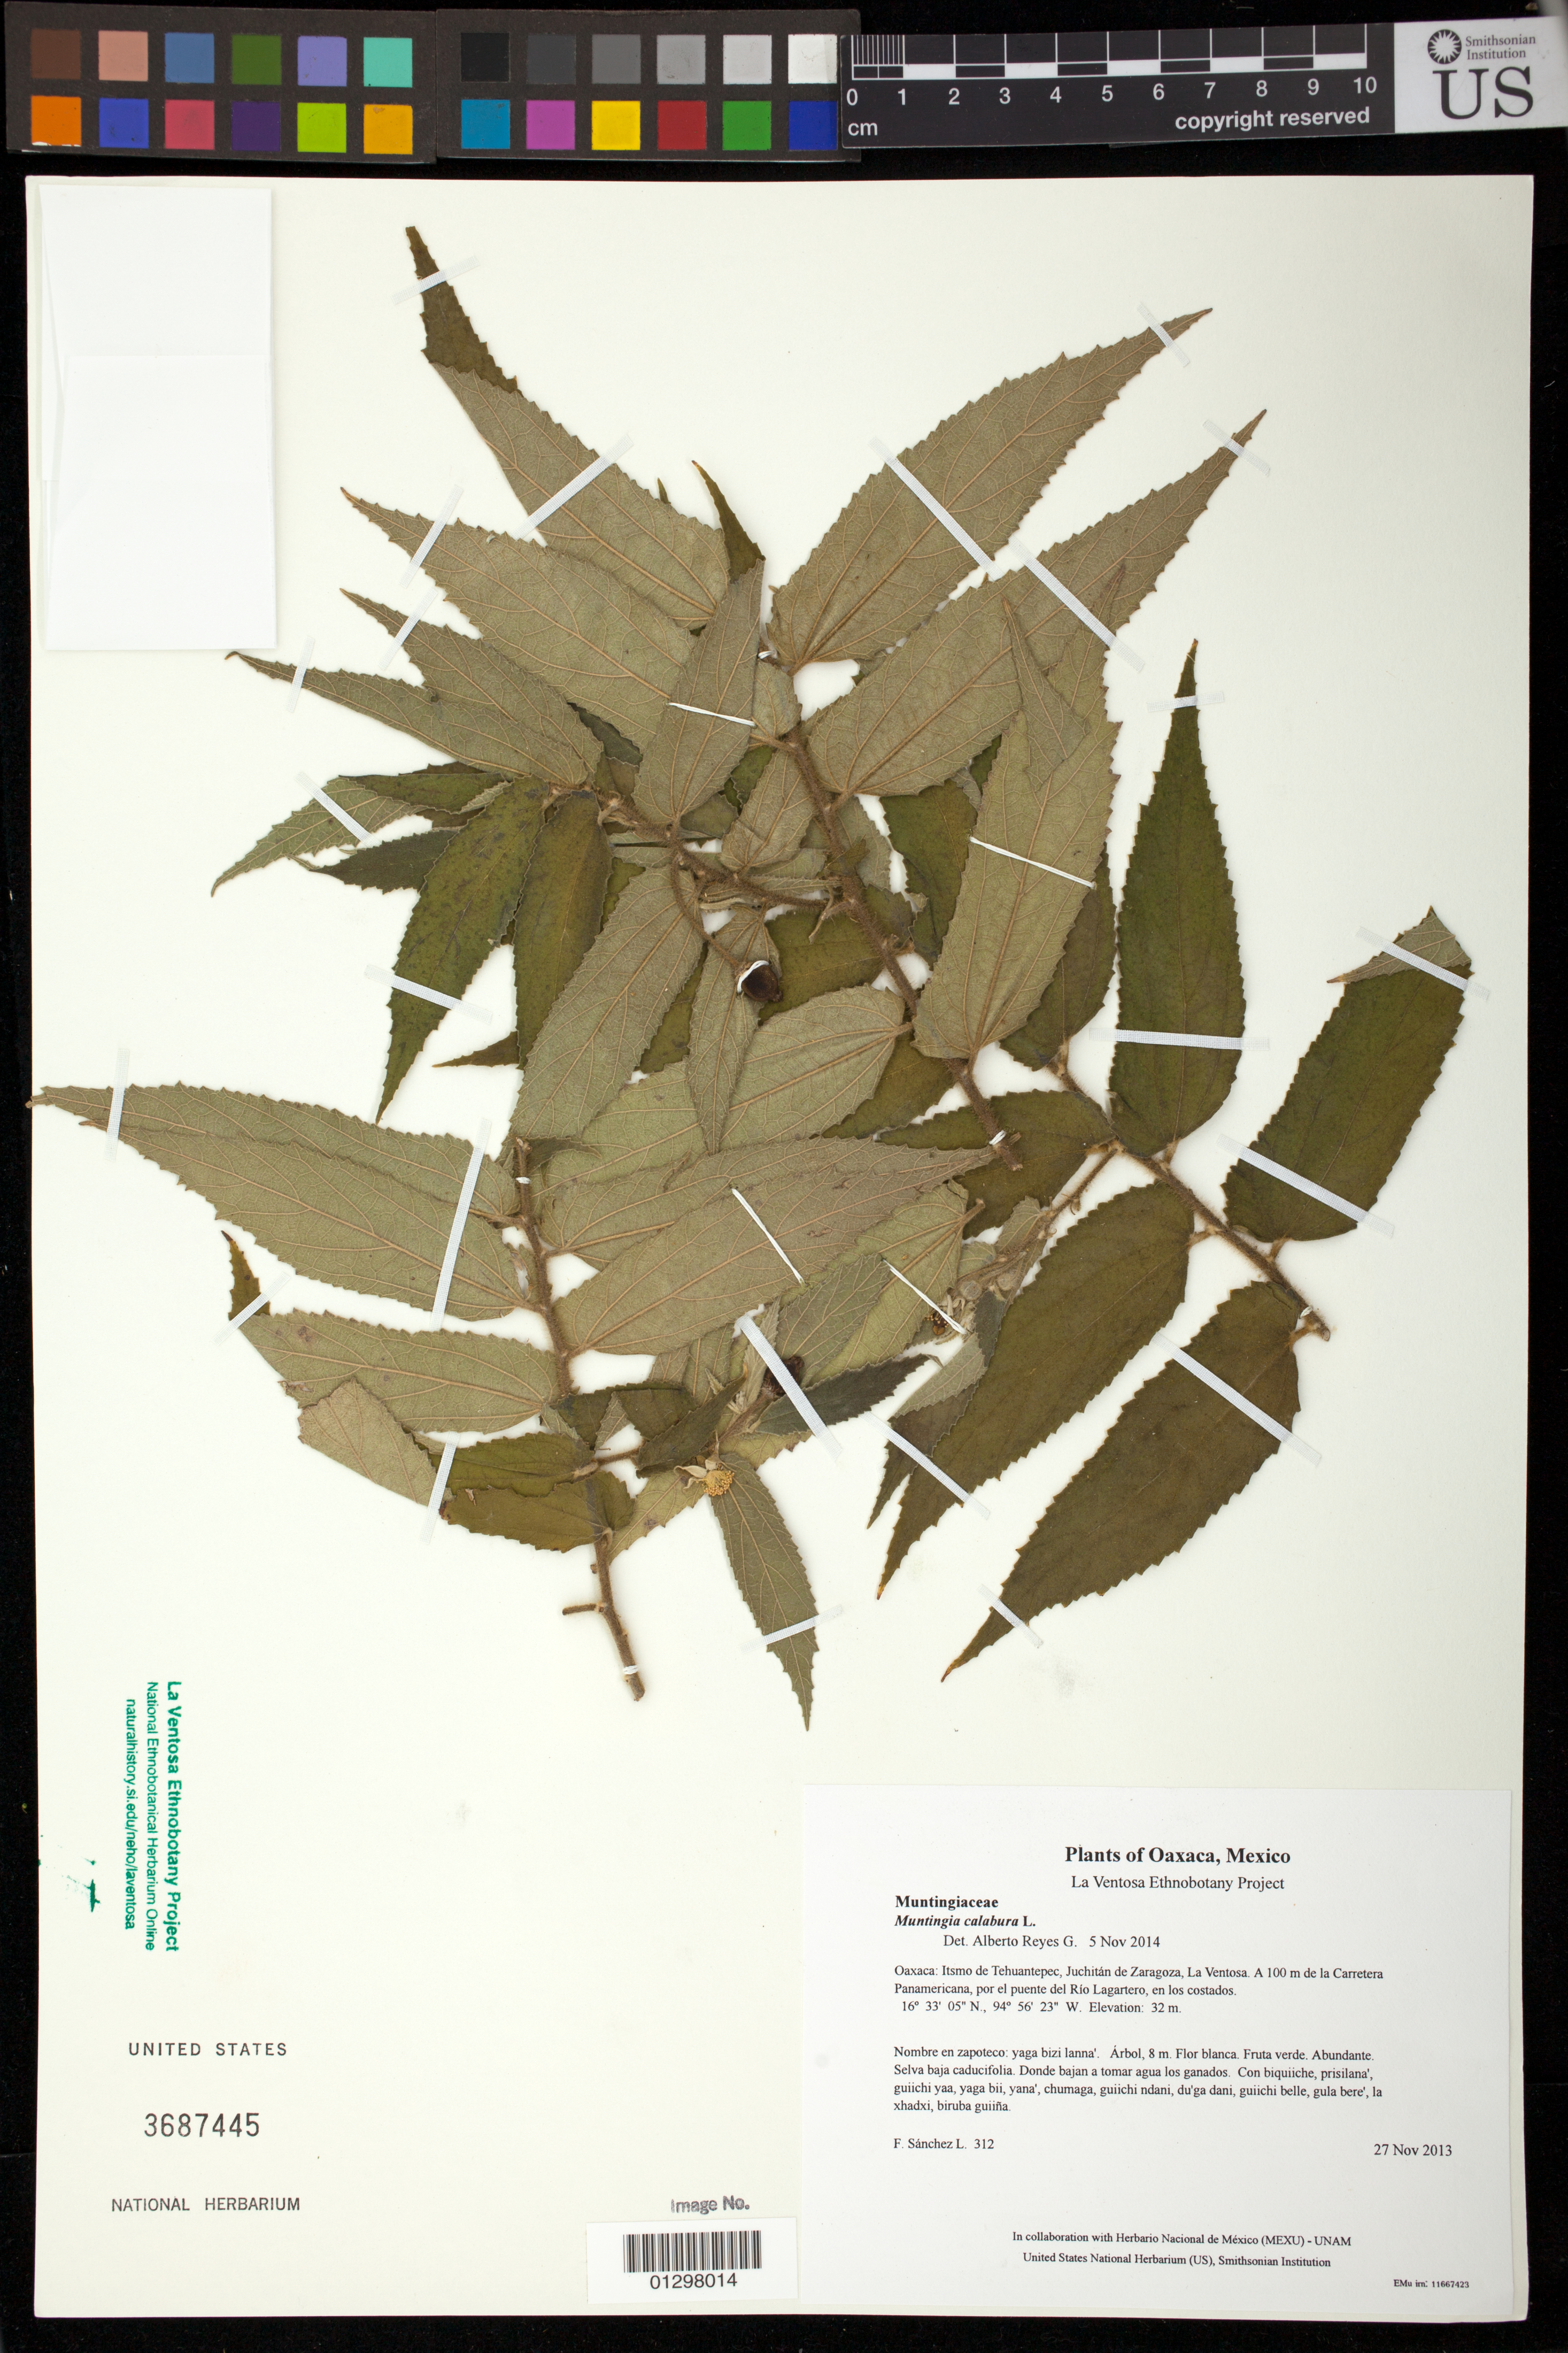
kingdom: Plantae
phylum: Tracheophyta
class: Magnoliopsida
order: Malvales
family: Muntingiaceae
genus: Muntingia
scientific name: Muntingia calabura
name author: L.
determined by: Reyes García, A.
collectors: F. Sánchez L.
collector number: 312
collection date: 2013-11-27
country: Mexico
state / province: Oaxaca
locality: Itsmo de Tehuantepec, Juchitán de Zaragoza, La Ventosa. A 100 m de la Carretera Panamericana, por el puente del Río Lagartero, en los costados.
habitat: Selva baja caducifolia. Donde bajan a tomar agua los ganados.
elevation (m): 32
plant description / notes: JEBOT, MEXU, SIPI, US; Yaga. 8 m. Guie' naquichi'. Cuaananaxhi naga'. Stale.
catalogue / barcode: US 3687445